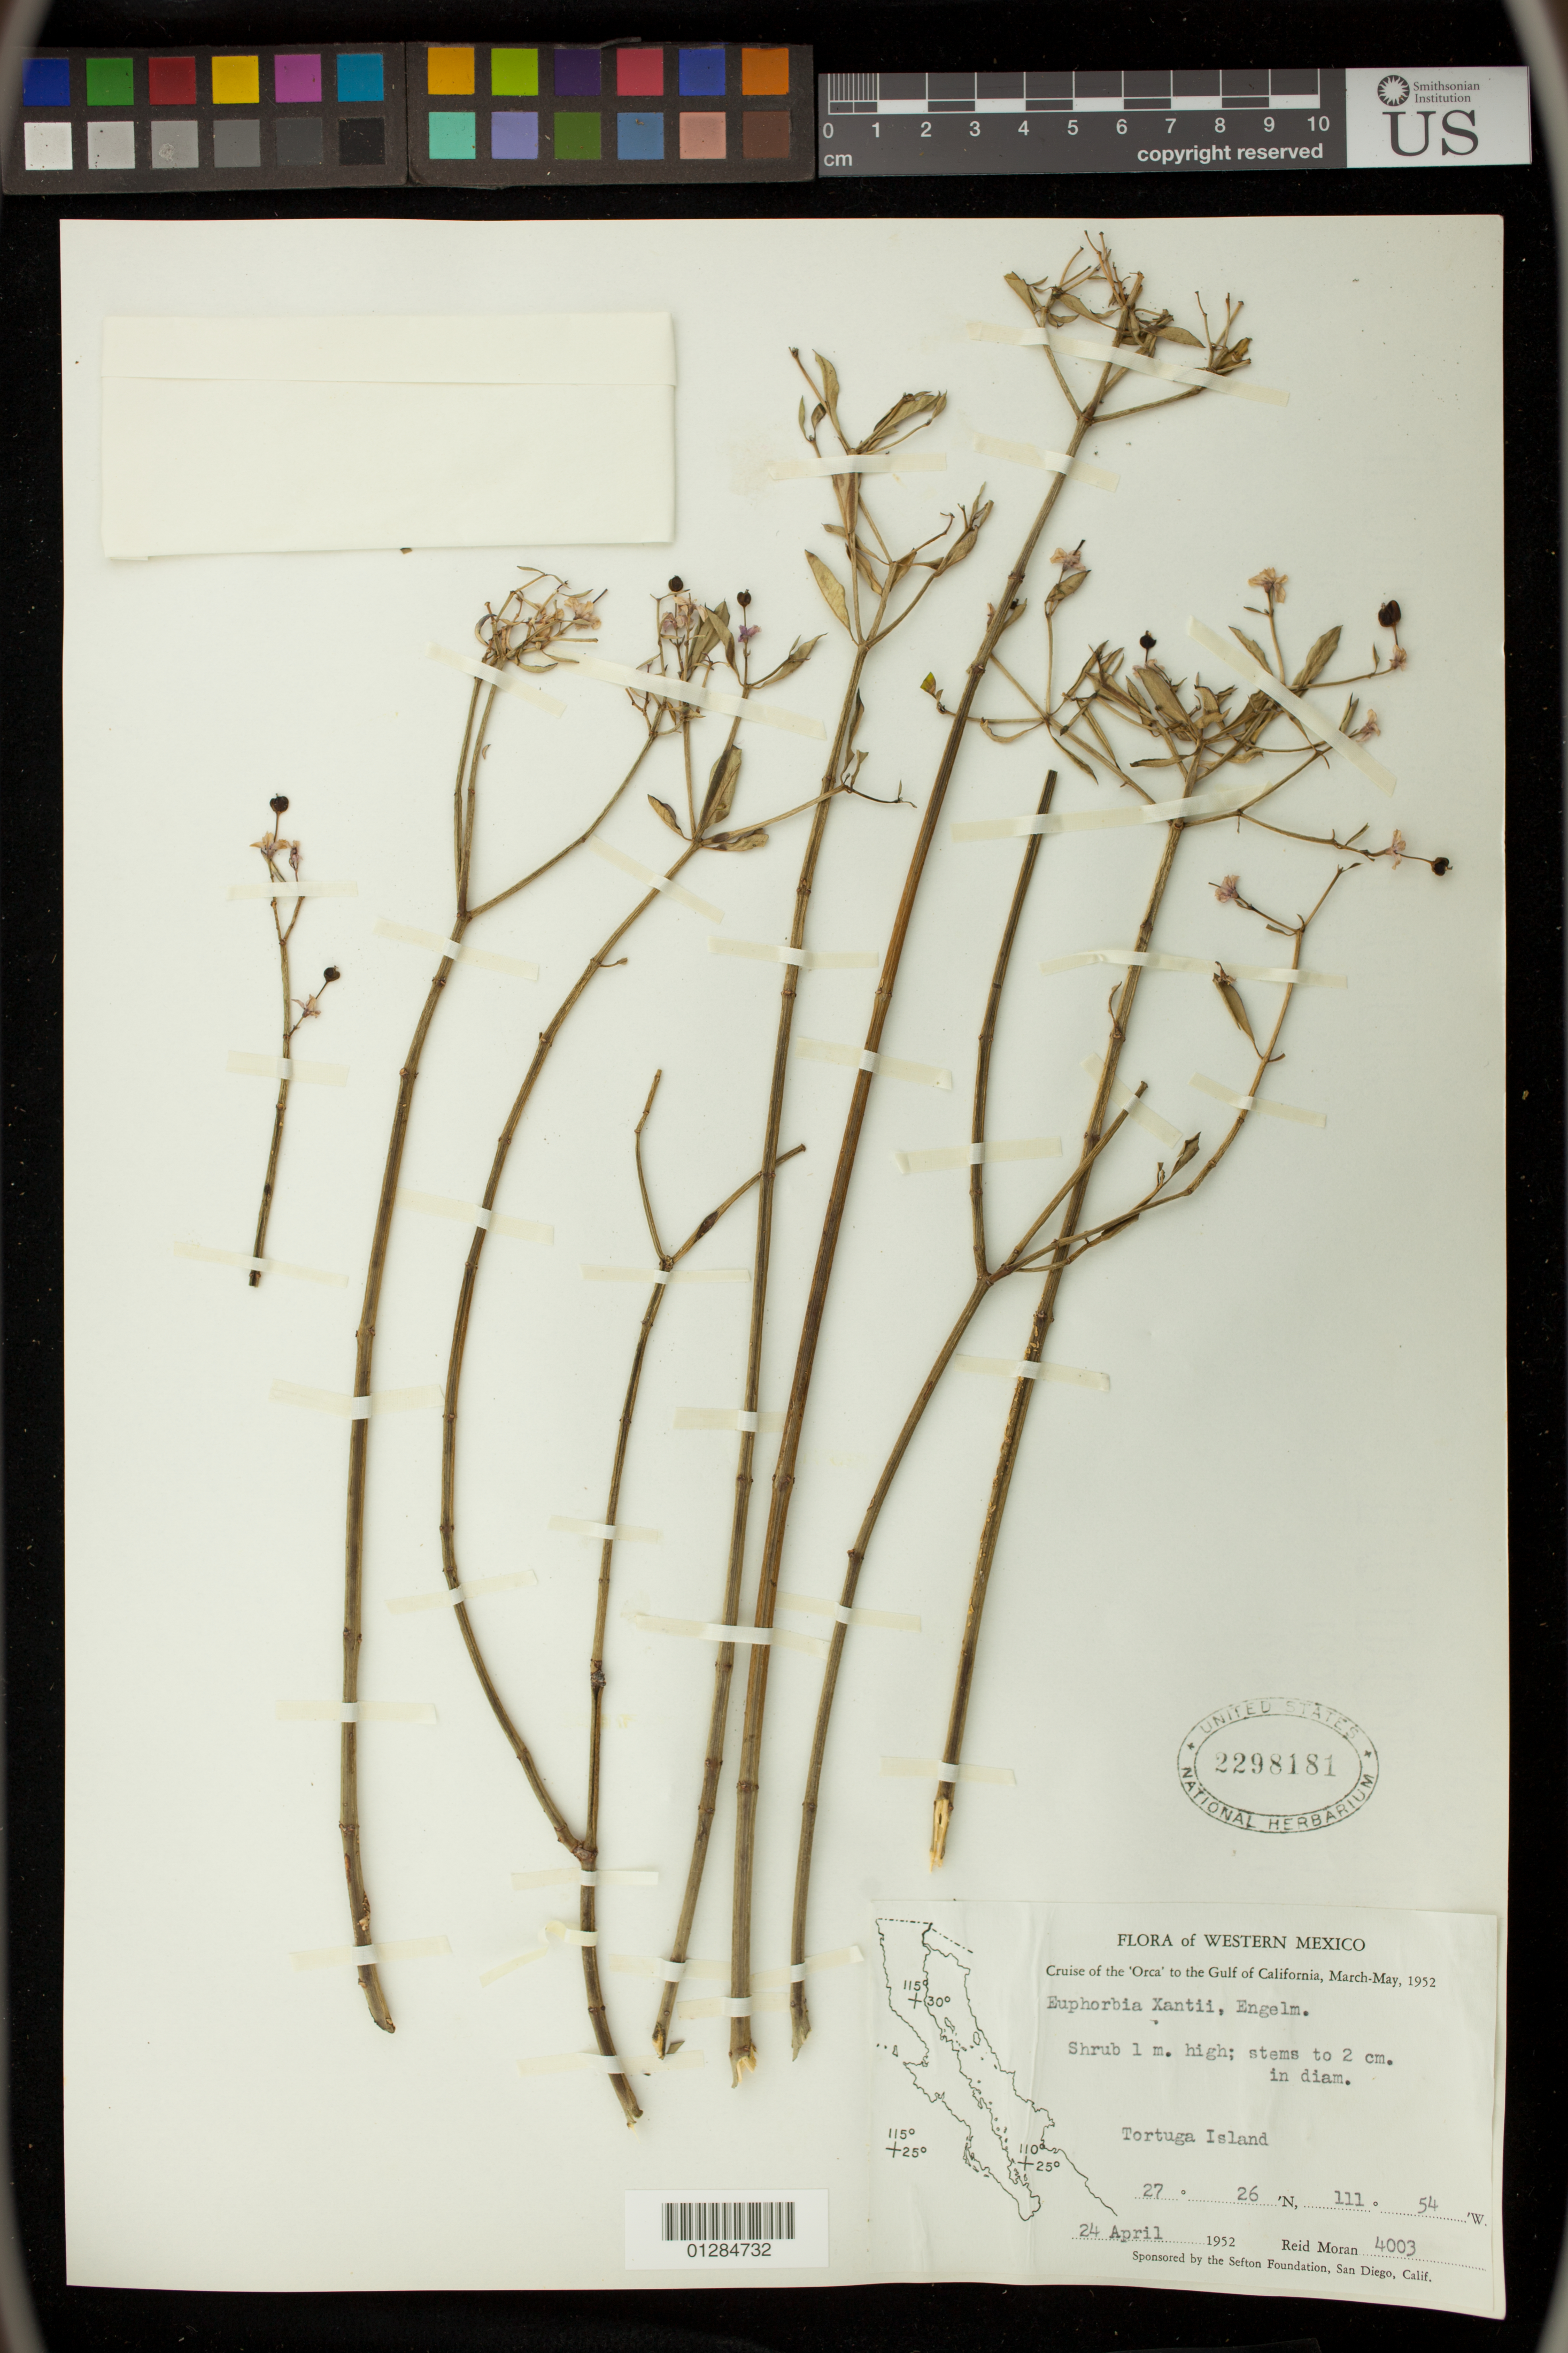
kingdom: Plantae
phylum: Tracheophyta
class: Magnoliopsida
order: Malpighiales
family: Euphorbiaceae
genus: Euphorbia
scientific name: Euphorbia xanti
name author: Engelm. ex Boiss.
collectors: R. V. Moran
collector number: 4003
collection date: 1952-04-24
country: Mexico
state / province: Baja California Sur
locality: Tortuga Island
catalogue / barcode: US 2298181